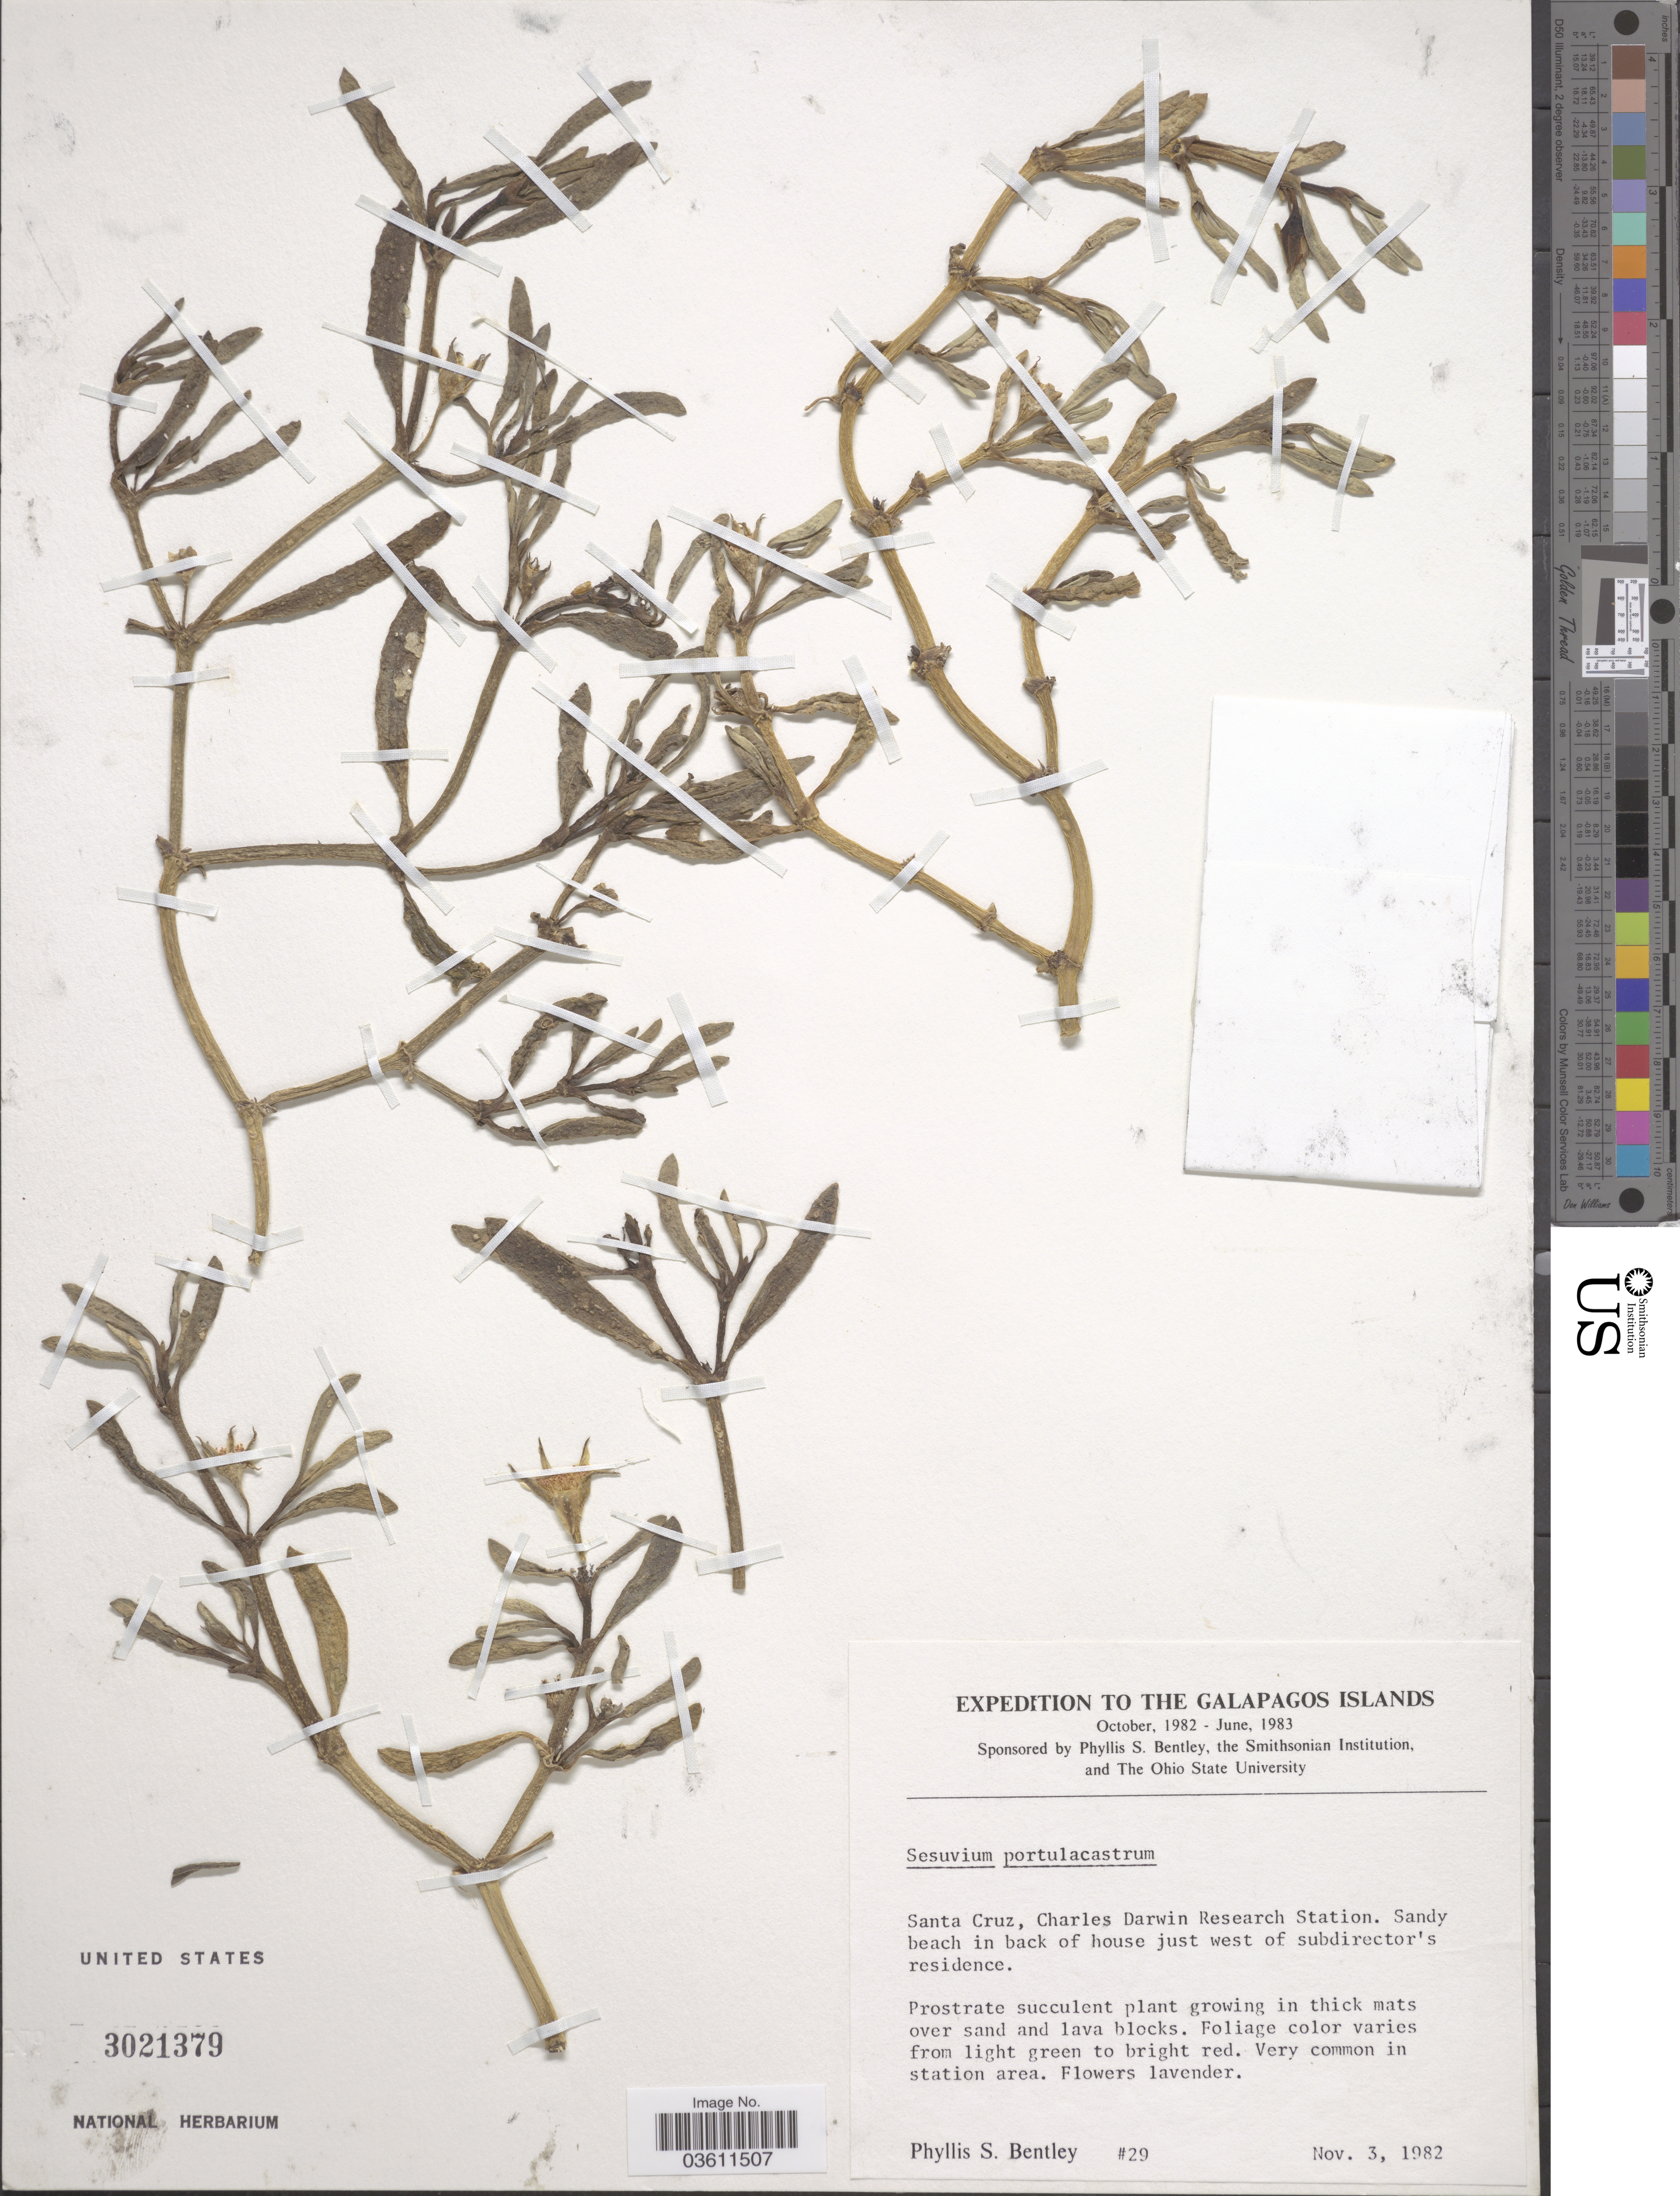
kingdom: Plantae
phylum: Tracheophyta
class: Magnoliopsida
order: Caryophyllales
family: Aizoaceae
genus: Sesuvium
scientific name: Sesuvium portulacastrum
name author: (L.) L.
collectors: P. S. Bentley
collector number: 29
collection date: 1982-11-03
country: Ecuador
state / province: Colón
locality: The Galapagos Islands. Santa Cruz, Charles Darwin Research Station. In back of house just west of subdirector's residence.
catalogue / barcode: US 3021379